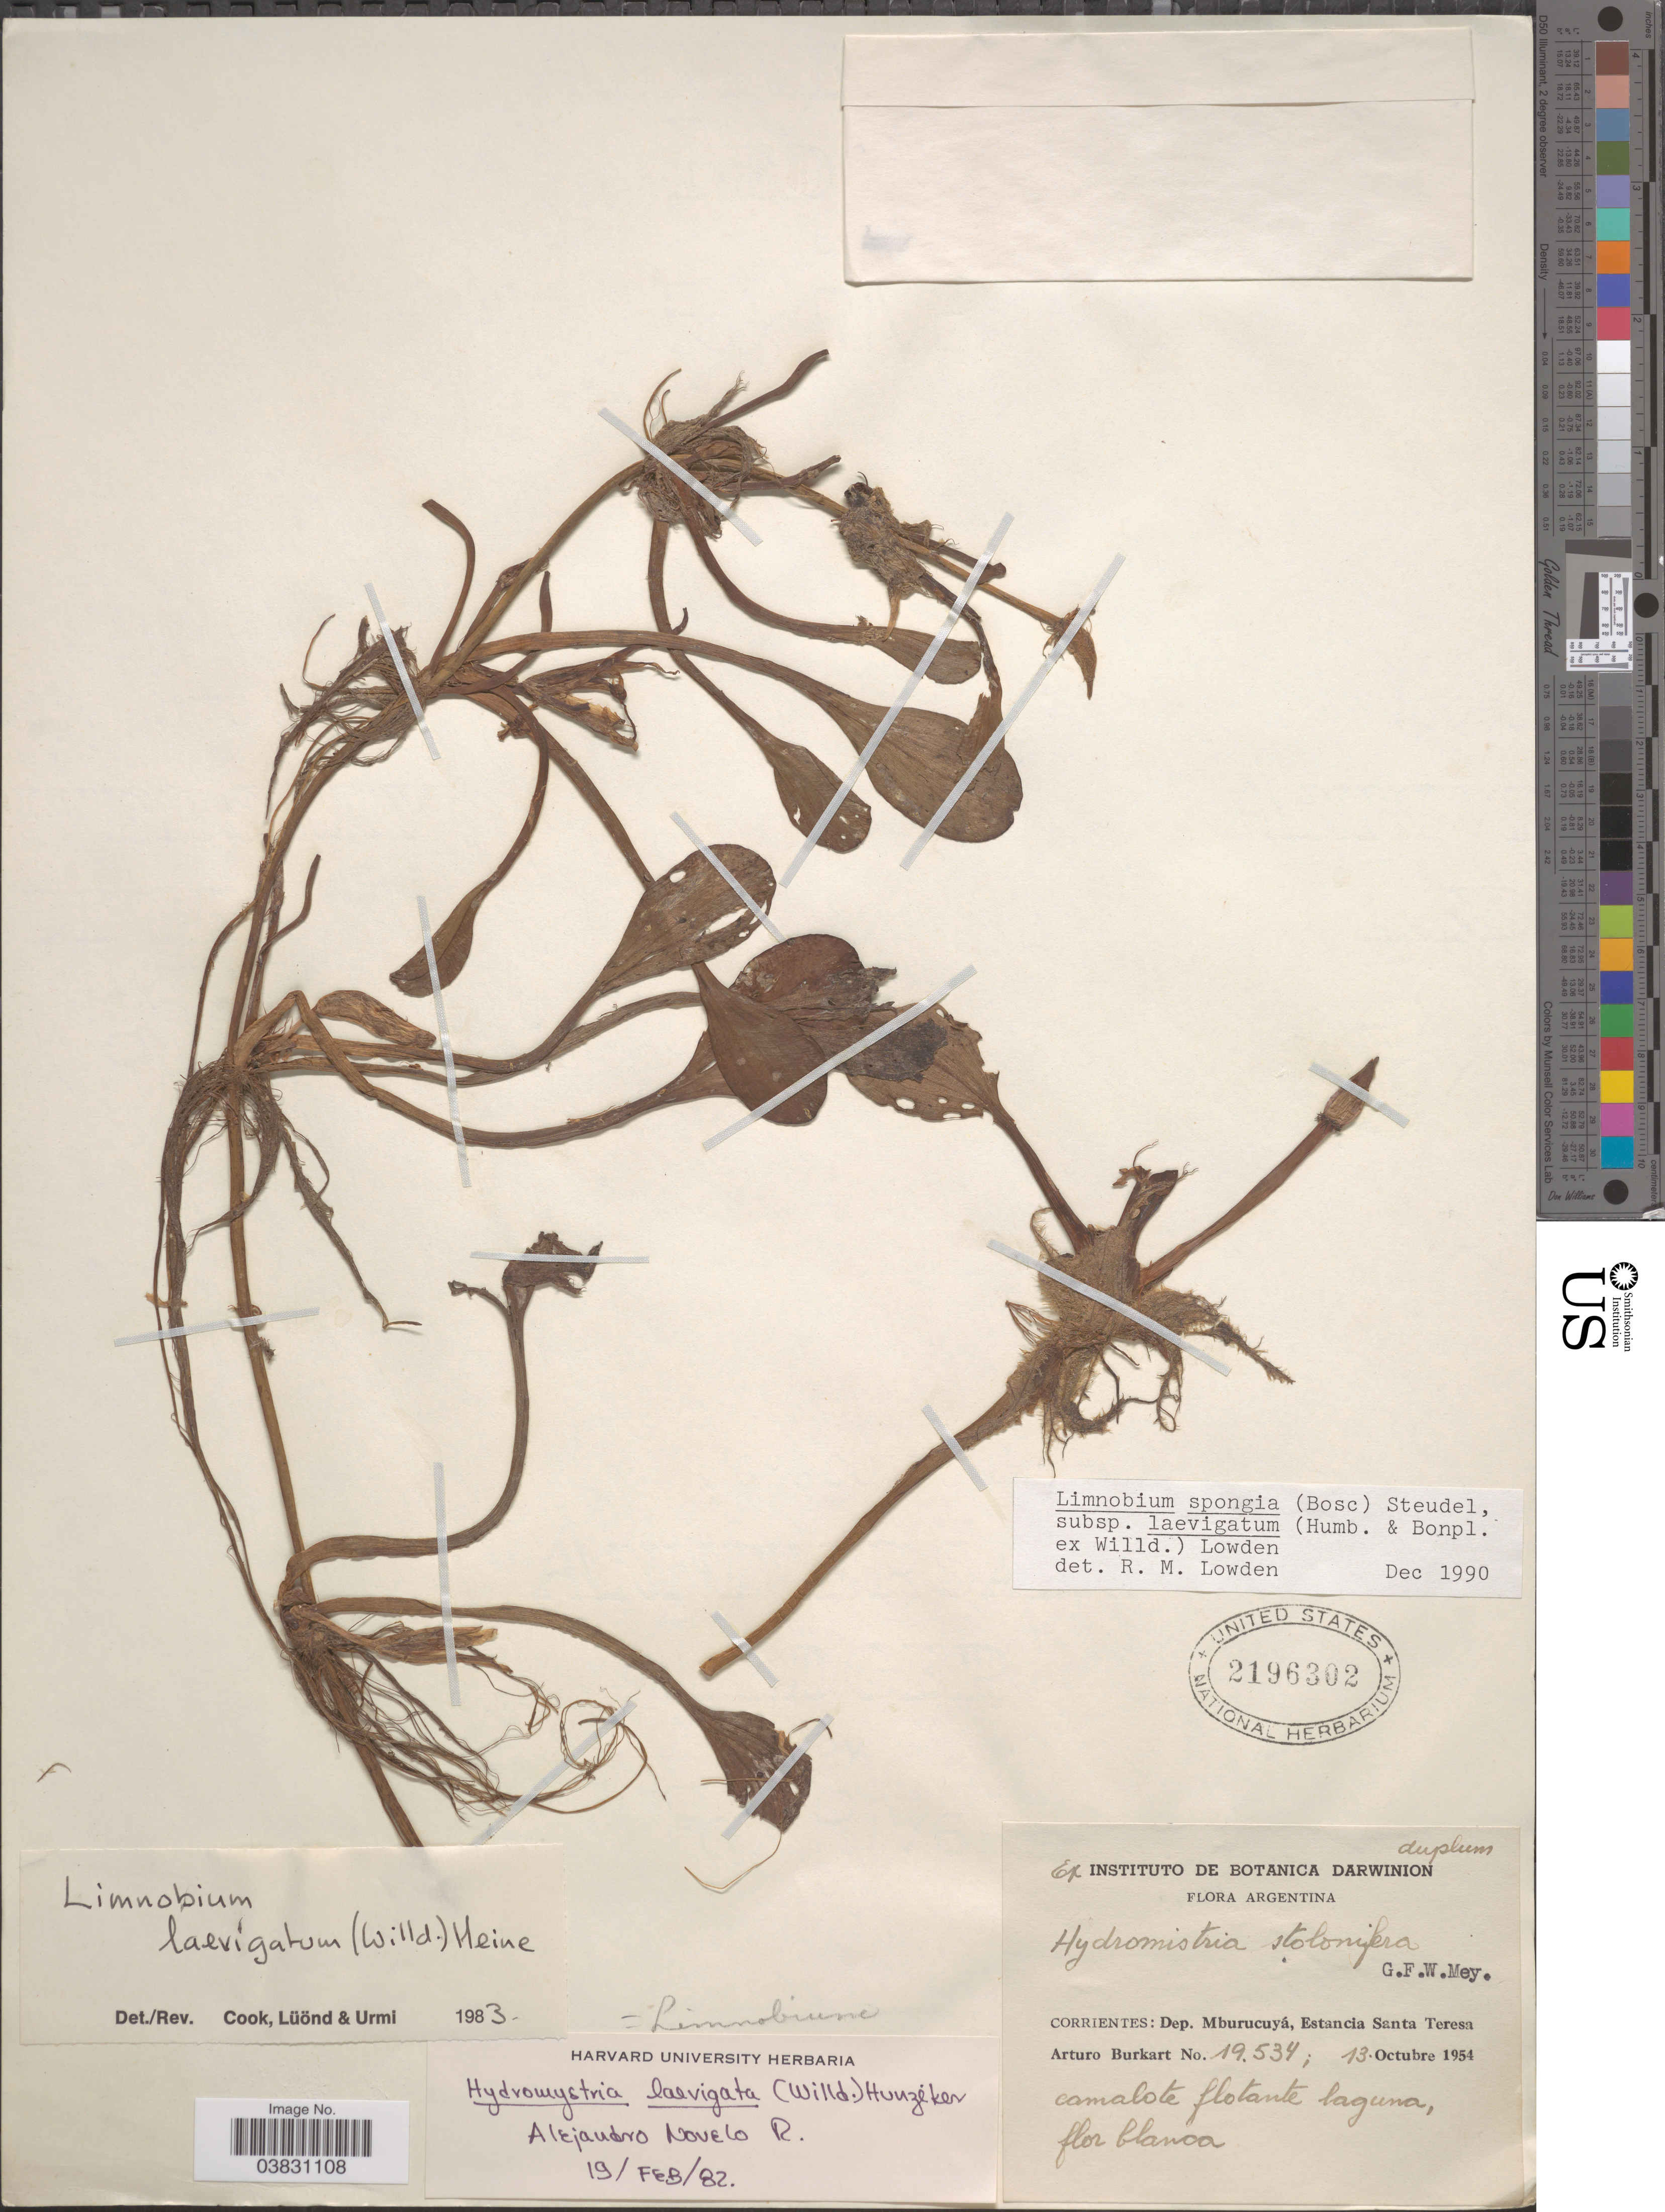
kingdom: Plantae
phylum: Tracheophyta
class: Liliopsida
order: Alismatales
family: Hydrocharitaceae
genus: Limnobium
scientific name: Limnobium laevigatum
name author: (Humb. & Bonpl. ex Willd.) Heine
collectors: A. E. Burkart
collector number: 19534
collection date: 1954-10-13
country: Argentina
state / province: Corrientes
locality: Dep. Mburucuyá, Estancia Santa Teresa.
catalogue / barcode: US 2196302